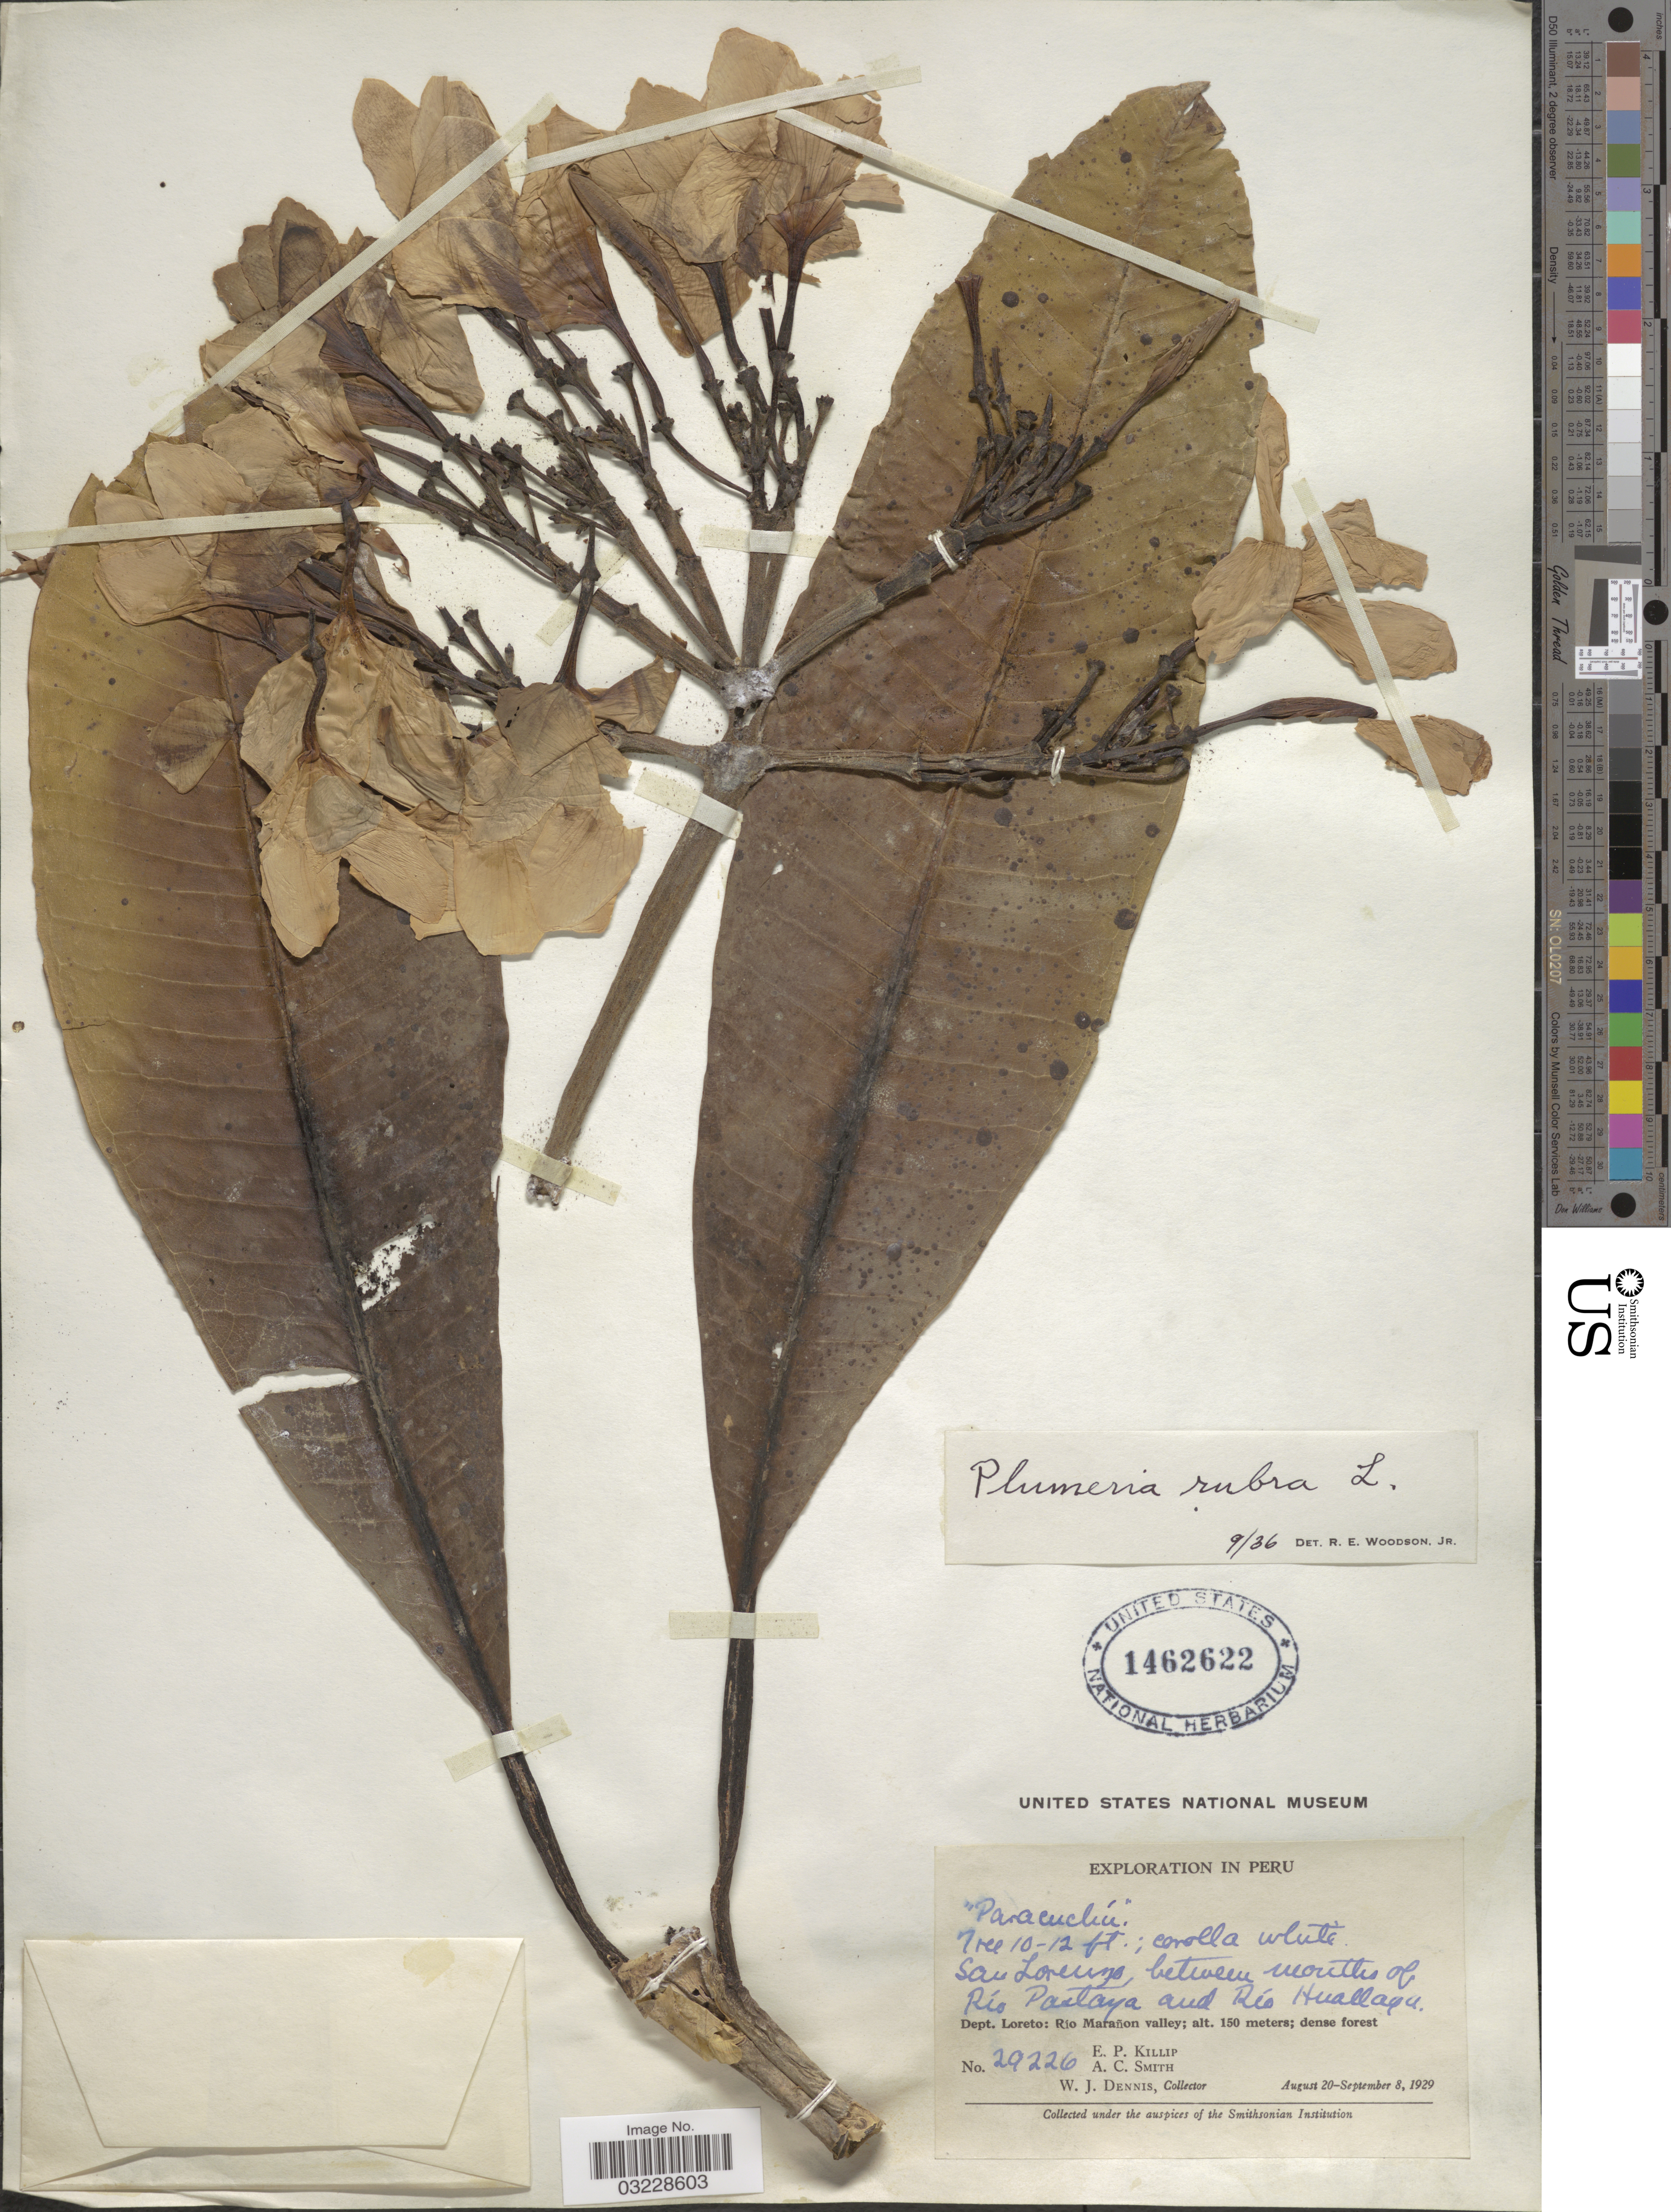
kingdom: Plantae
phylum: Tracheophyta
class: Magnoliopsida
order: Gentianales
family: Apocynaceae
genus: Plumeria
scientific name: Plumeria rubra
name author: L.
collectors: E. P. Killip, A. C. Smith & W. J. Dennis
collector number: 29226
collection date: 1929-08-20/1929-09-08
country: Peru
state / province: Loreto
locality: Dept. Loreto: Rio Marañon valley, San Lorenzo, between mouths of Río Pastaza and Río Huallaga.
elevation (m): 150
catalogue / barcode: US 1462622